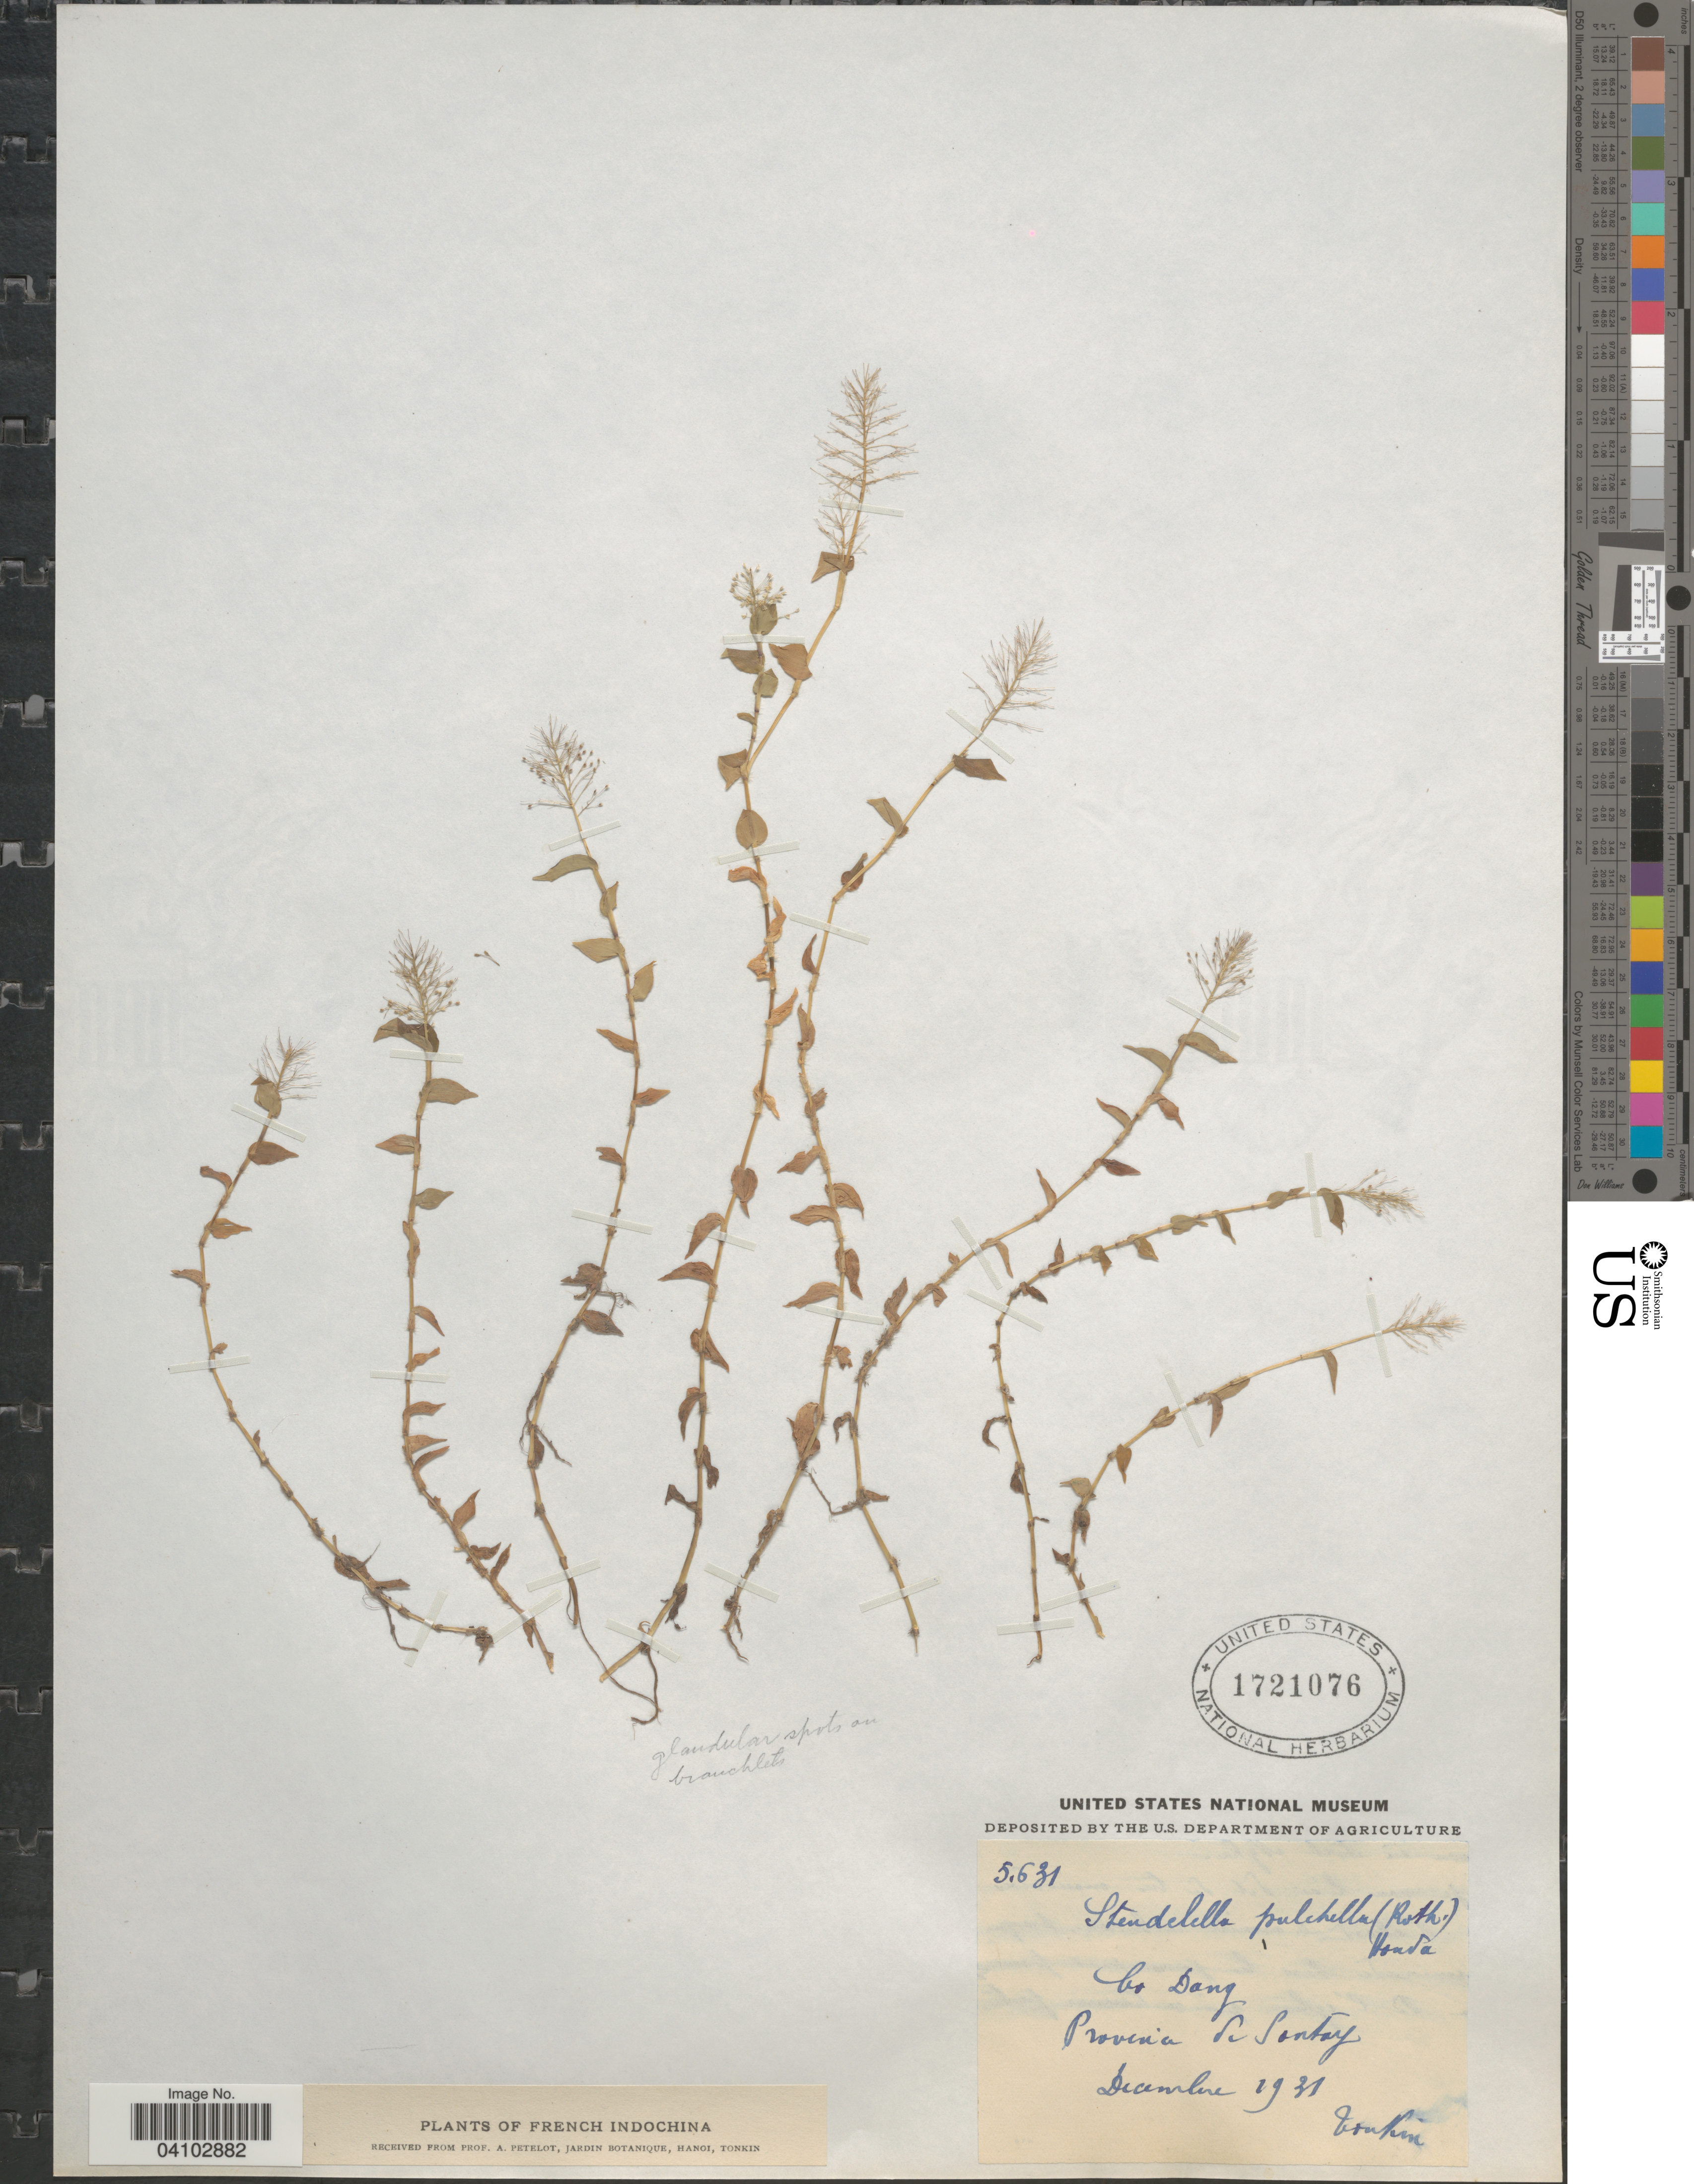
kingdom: Plantae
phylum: Tracheophyta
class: Liliopsida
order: Poales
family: Poaceae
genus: Isachne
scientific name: Isachne pulchella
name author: Roth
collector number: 5631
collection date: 1931-12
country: Vietnam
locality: Go Dong. [interpreted] Province de Sontay. Tonkin.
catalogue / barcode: US 1721076